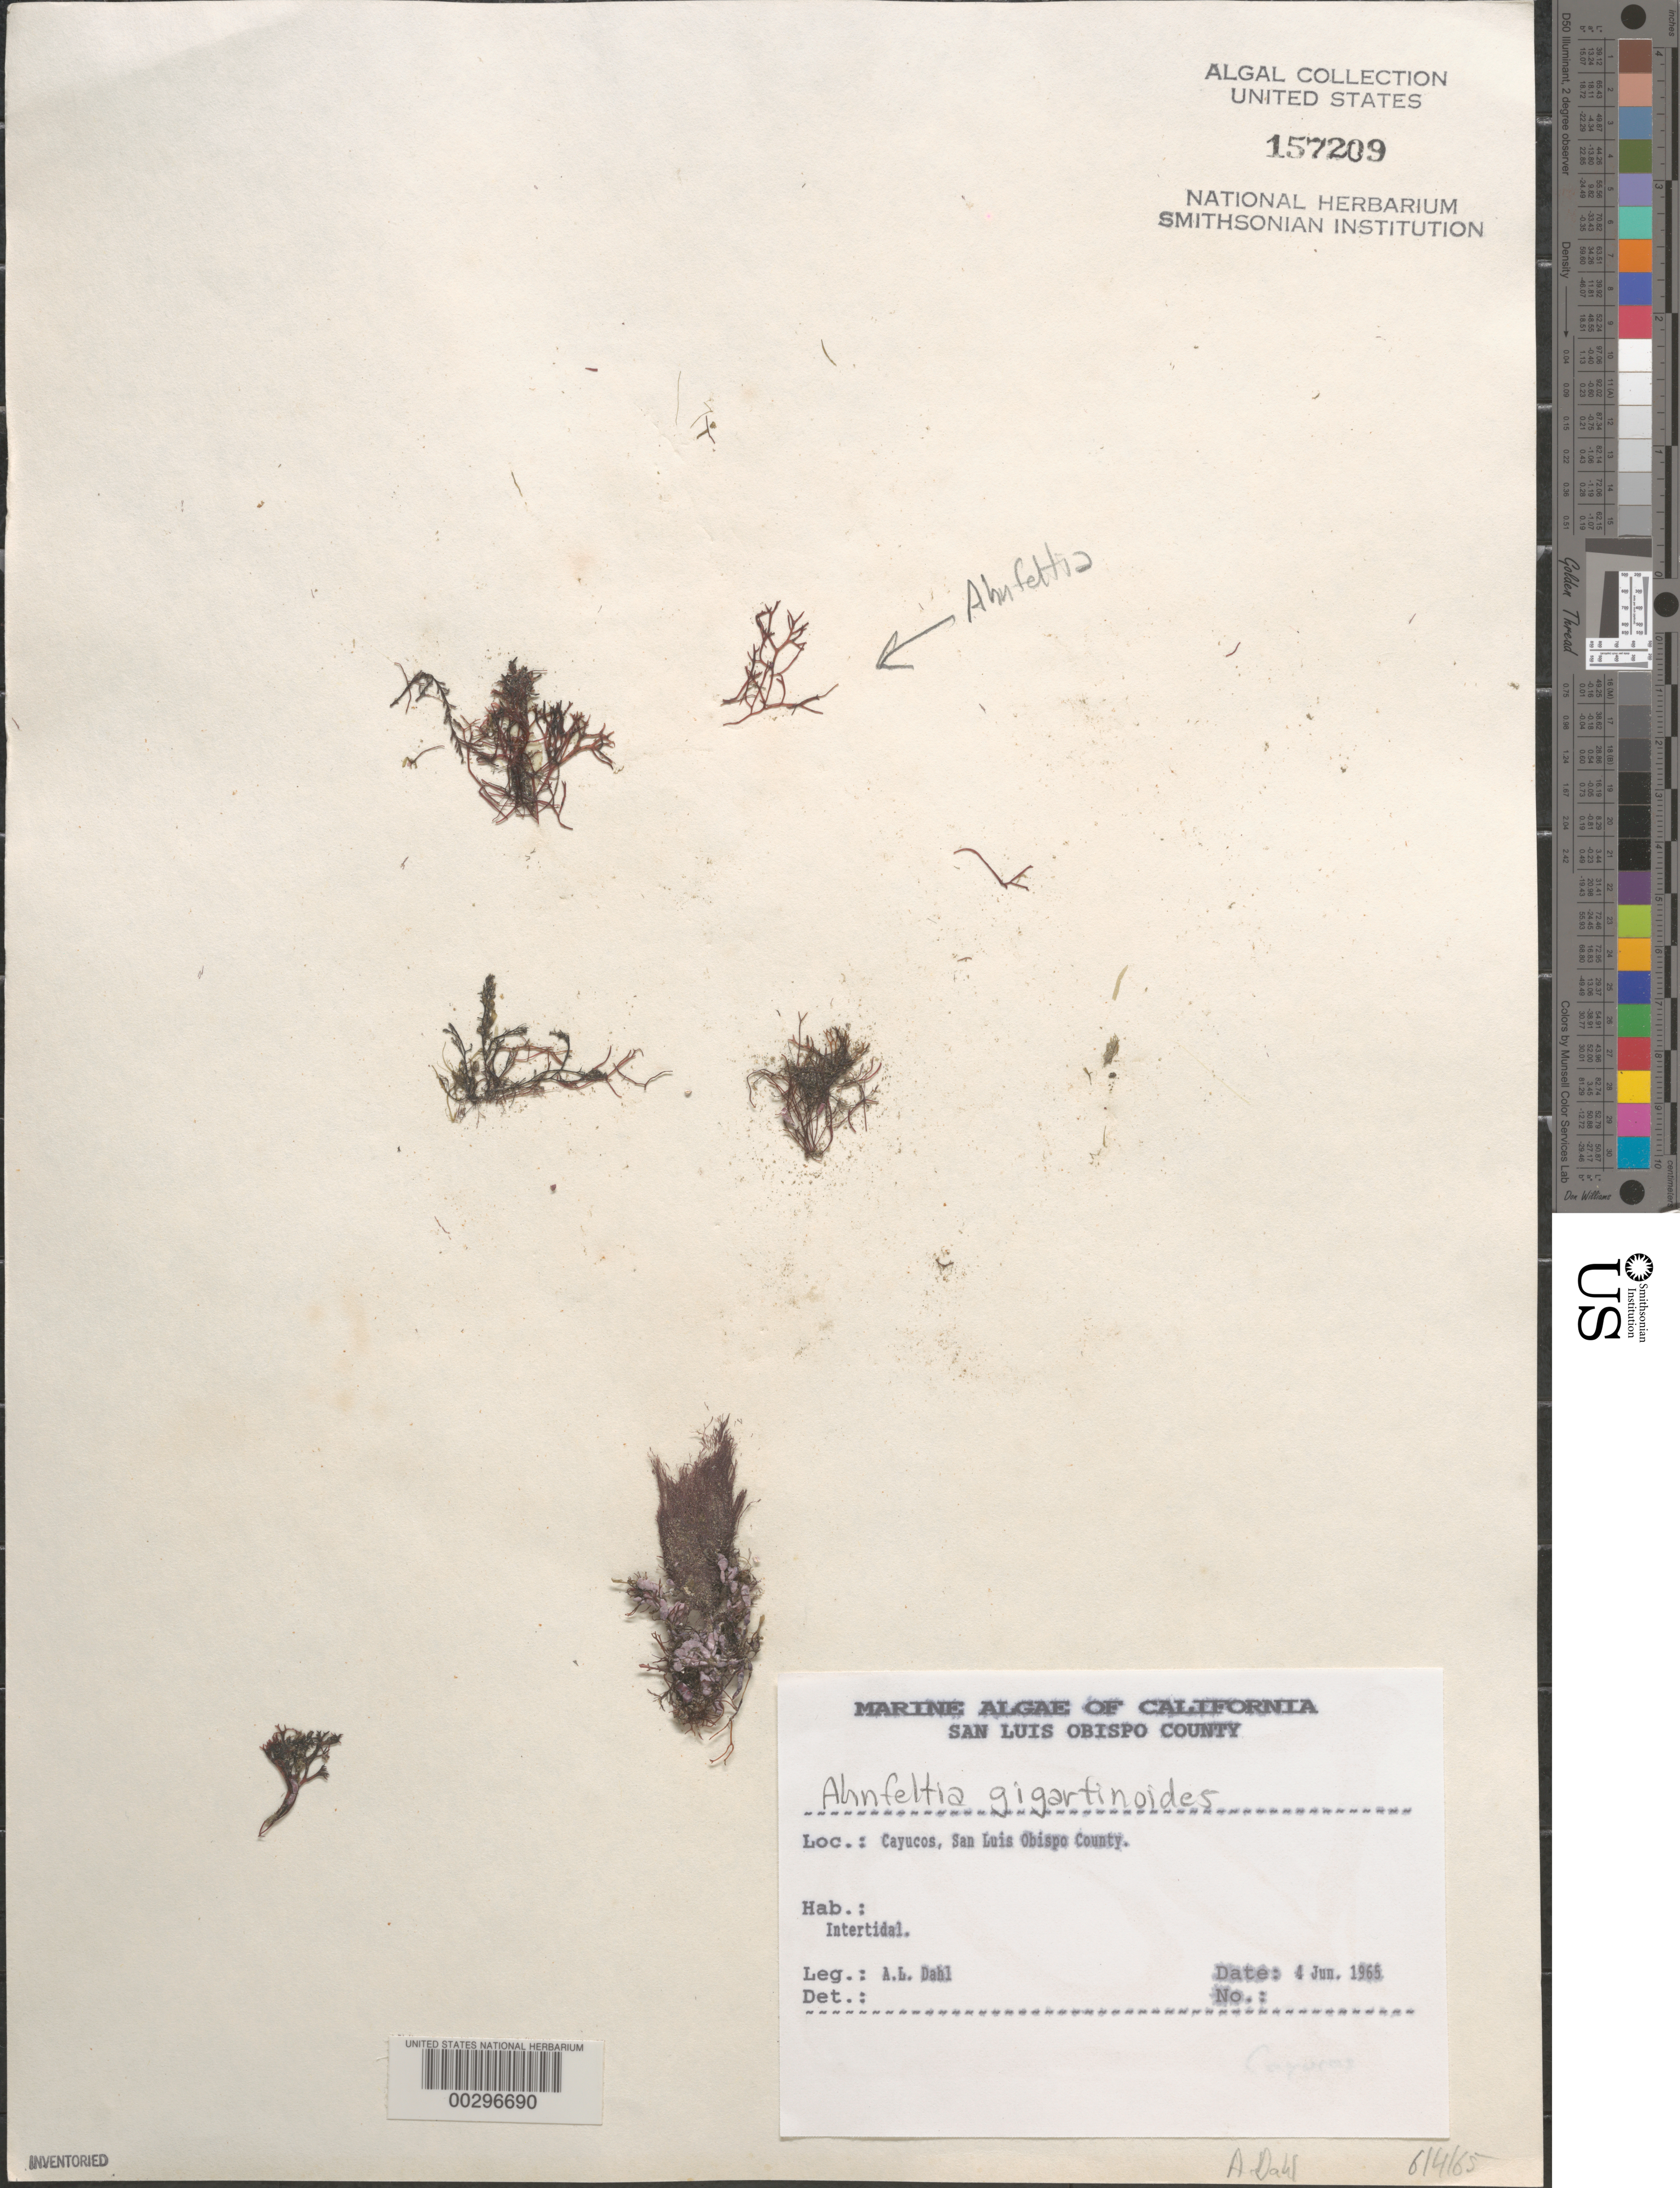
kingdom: Plantae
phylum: Rhodophyta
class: Florideophyceae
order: Ahnfeltiales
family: Ahnfeltiaceae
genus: Ahnfeltia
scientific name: Ahnfeltia gigartinoides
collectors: A. Dahl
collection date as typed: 04 Jun 1965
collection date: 1965-06-04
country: United States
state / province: California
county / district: San Luis Obispo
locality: Cayucos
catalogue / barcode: US 157209